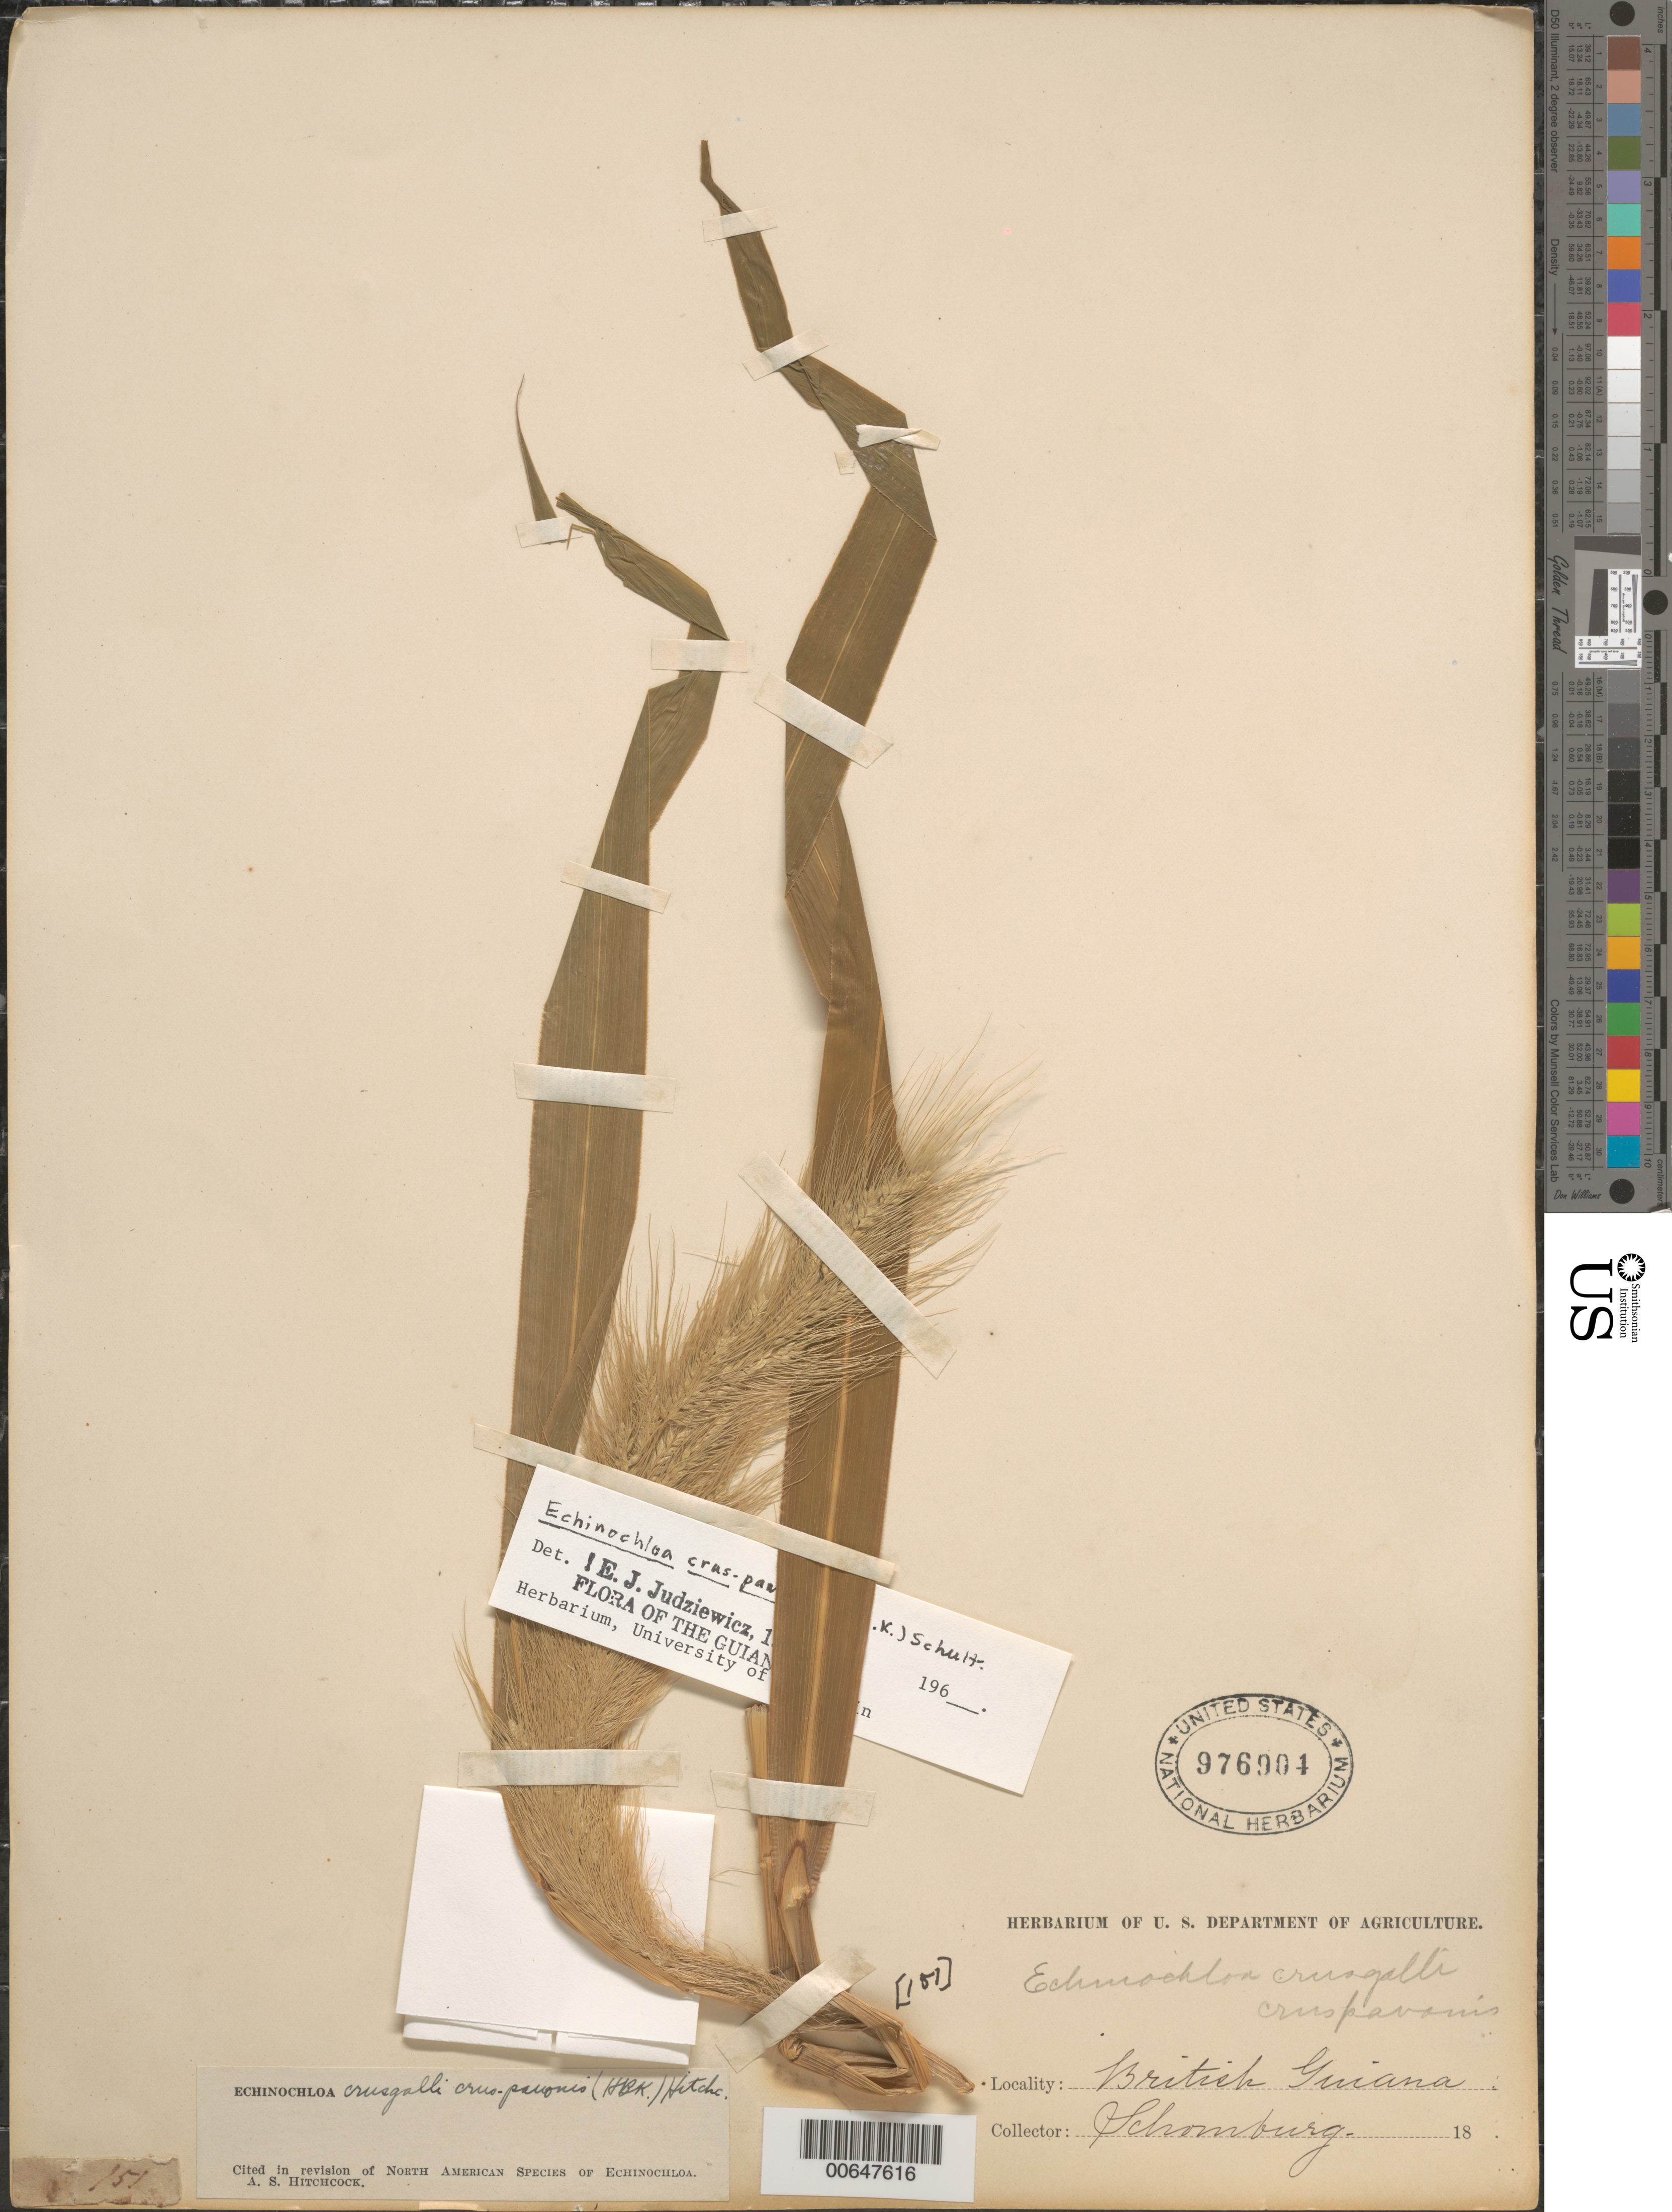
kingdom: Plantae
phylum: Tracheophyta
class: Liliopsida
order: Poales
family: Poaceae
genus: Echinochloa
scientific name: Echinochloa crus-pavonis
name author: (Kunth) Schult.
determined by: Judziewicz, E. J.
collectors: R. H. Schomburgk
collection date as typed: s.d.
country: Guyana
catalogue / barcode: US 976904